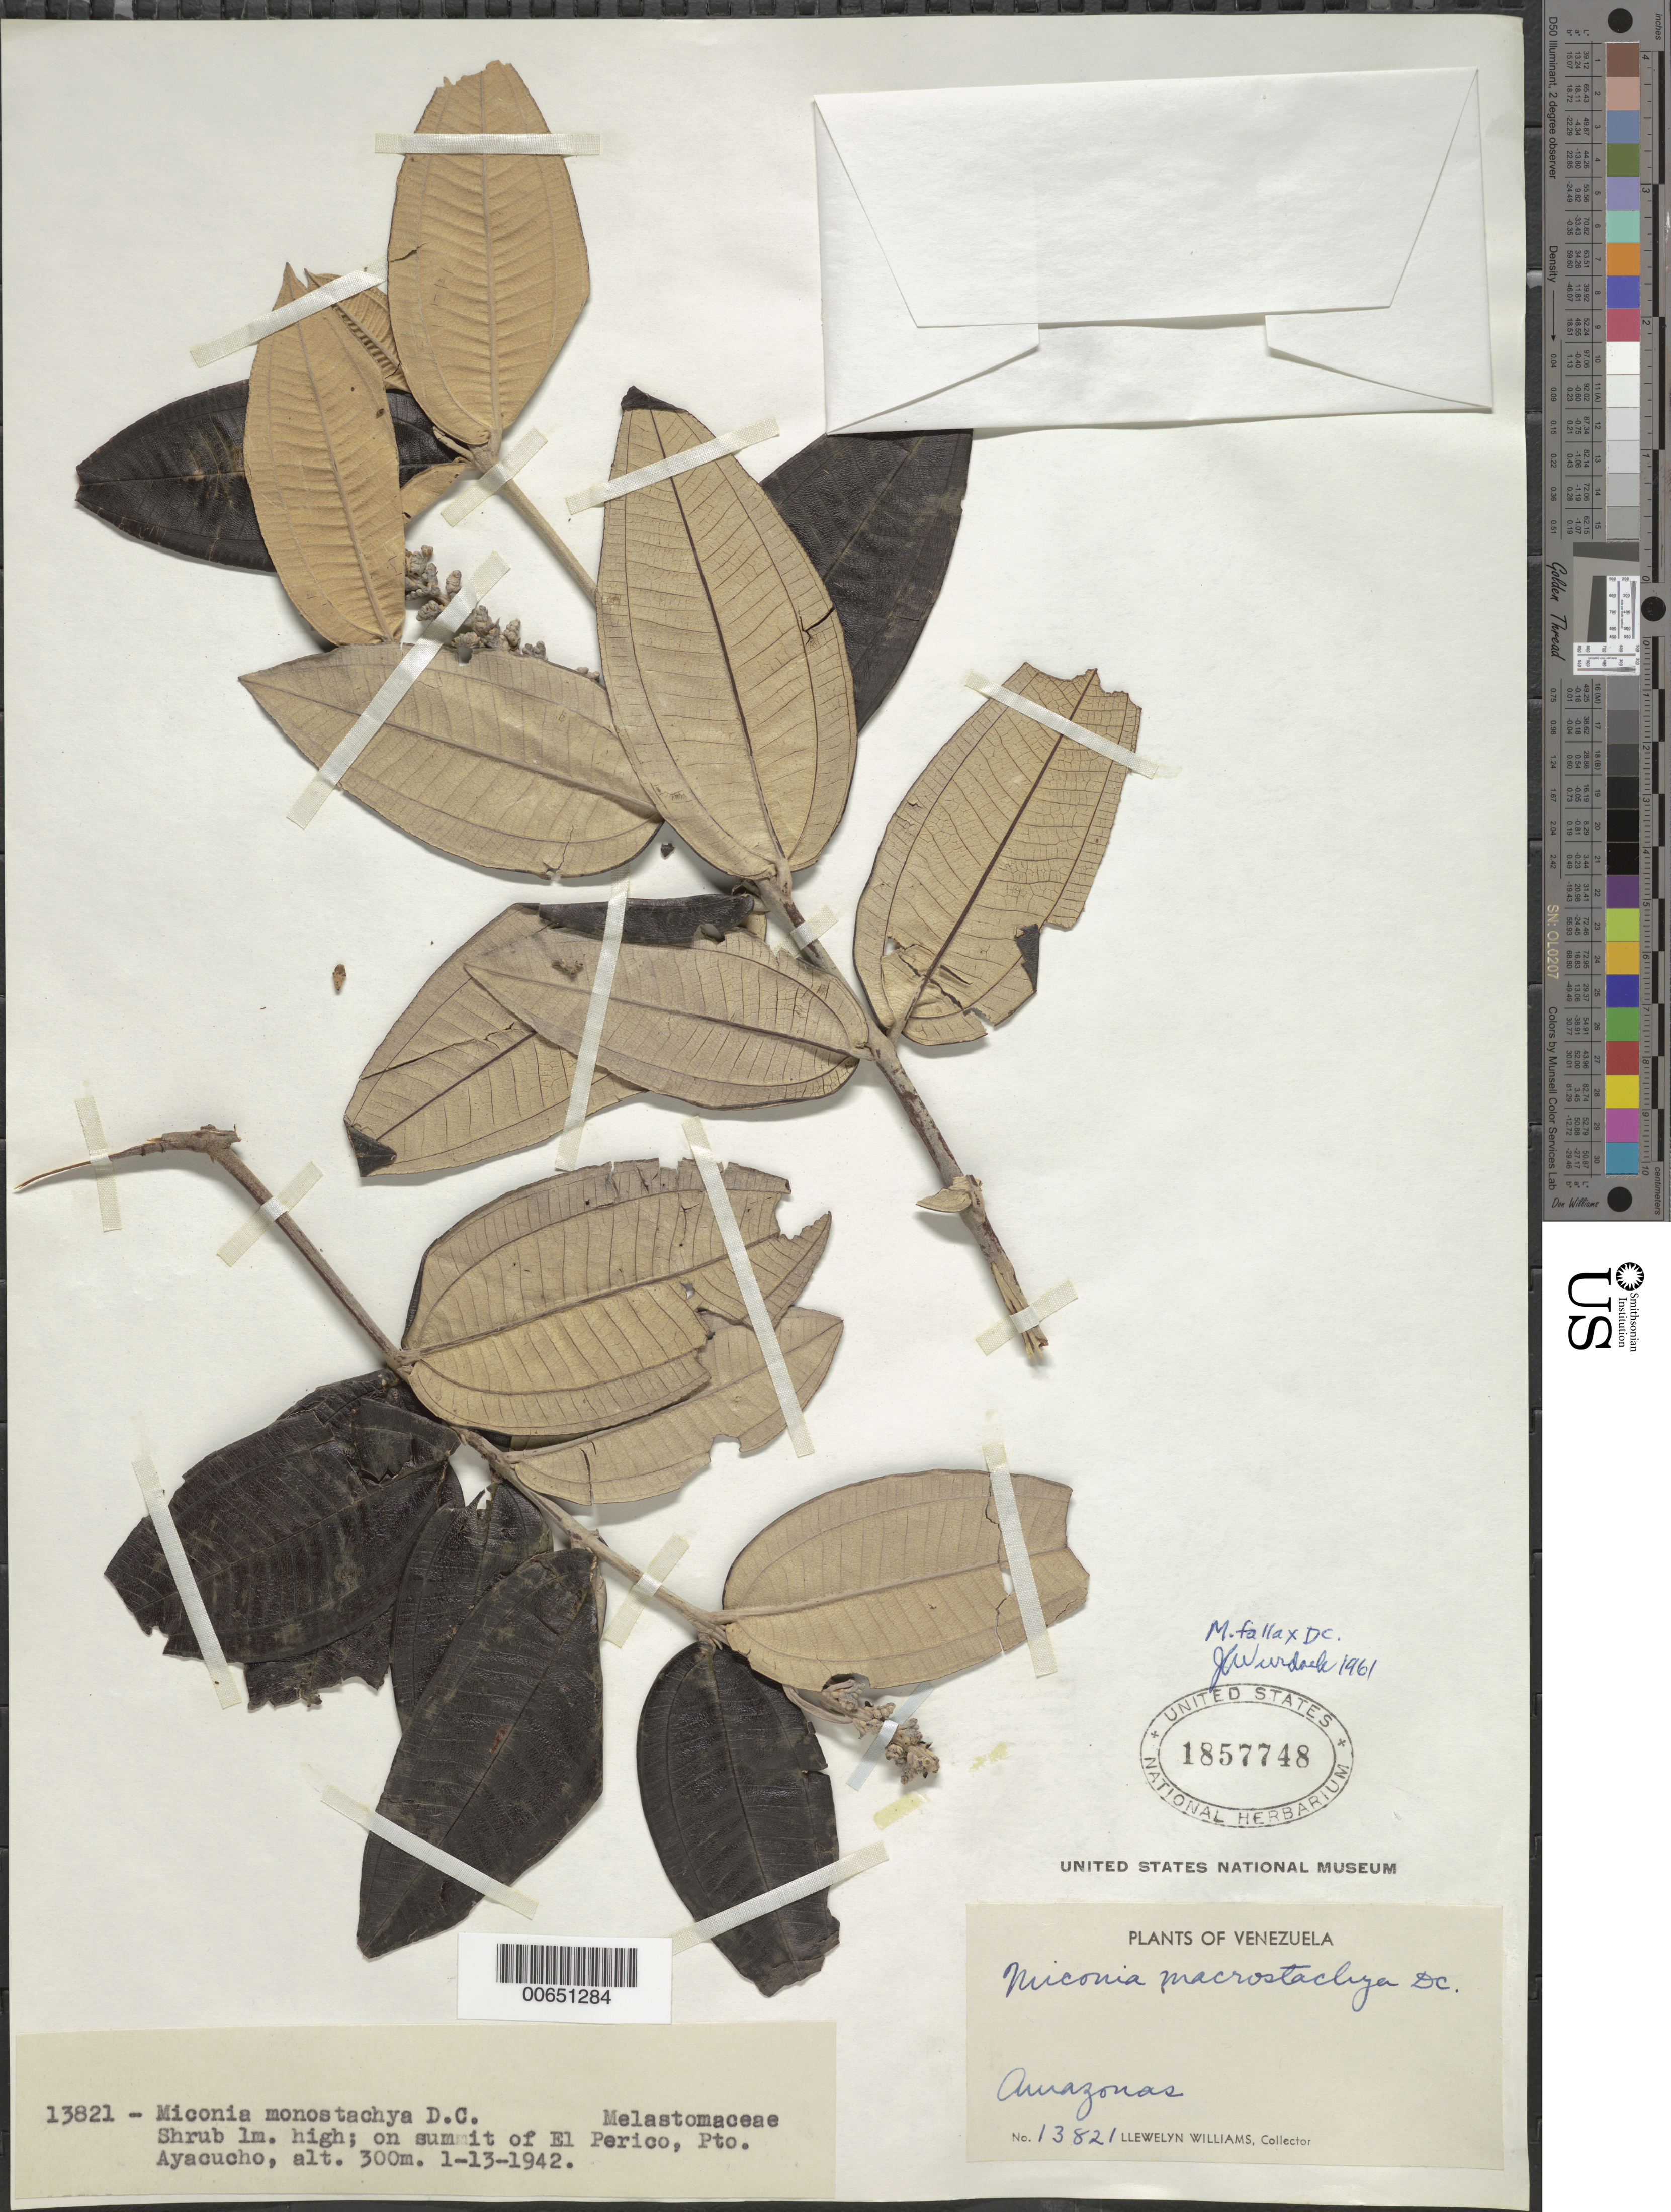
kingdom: Plantae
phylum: Tracheophyta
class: Magnoliopsida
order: Myrtales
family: Melastomataceae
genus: Miconia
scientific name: Miconia fallax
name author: DC.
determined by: Wurdack, John J., (US), US (UNITED STATES)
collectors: Ll. Williams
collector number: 13821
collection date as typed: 13-Jan-42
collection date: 1942-01-13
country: Venezuela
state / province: Amazonas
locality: El Perico, Puerto Ayacucho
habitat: Summit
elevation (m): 300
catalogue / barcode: US 1857748